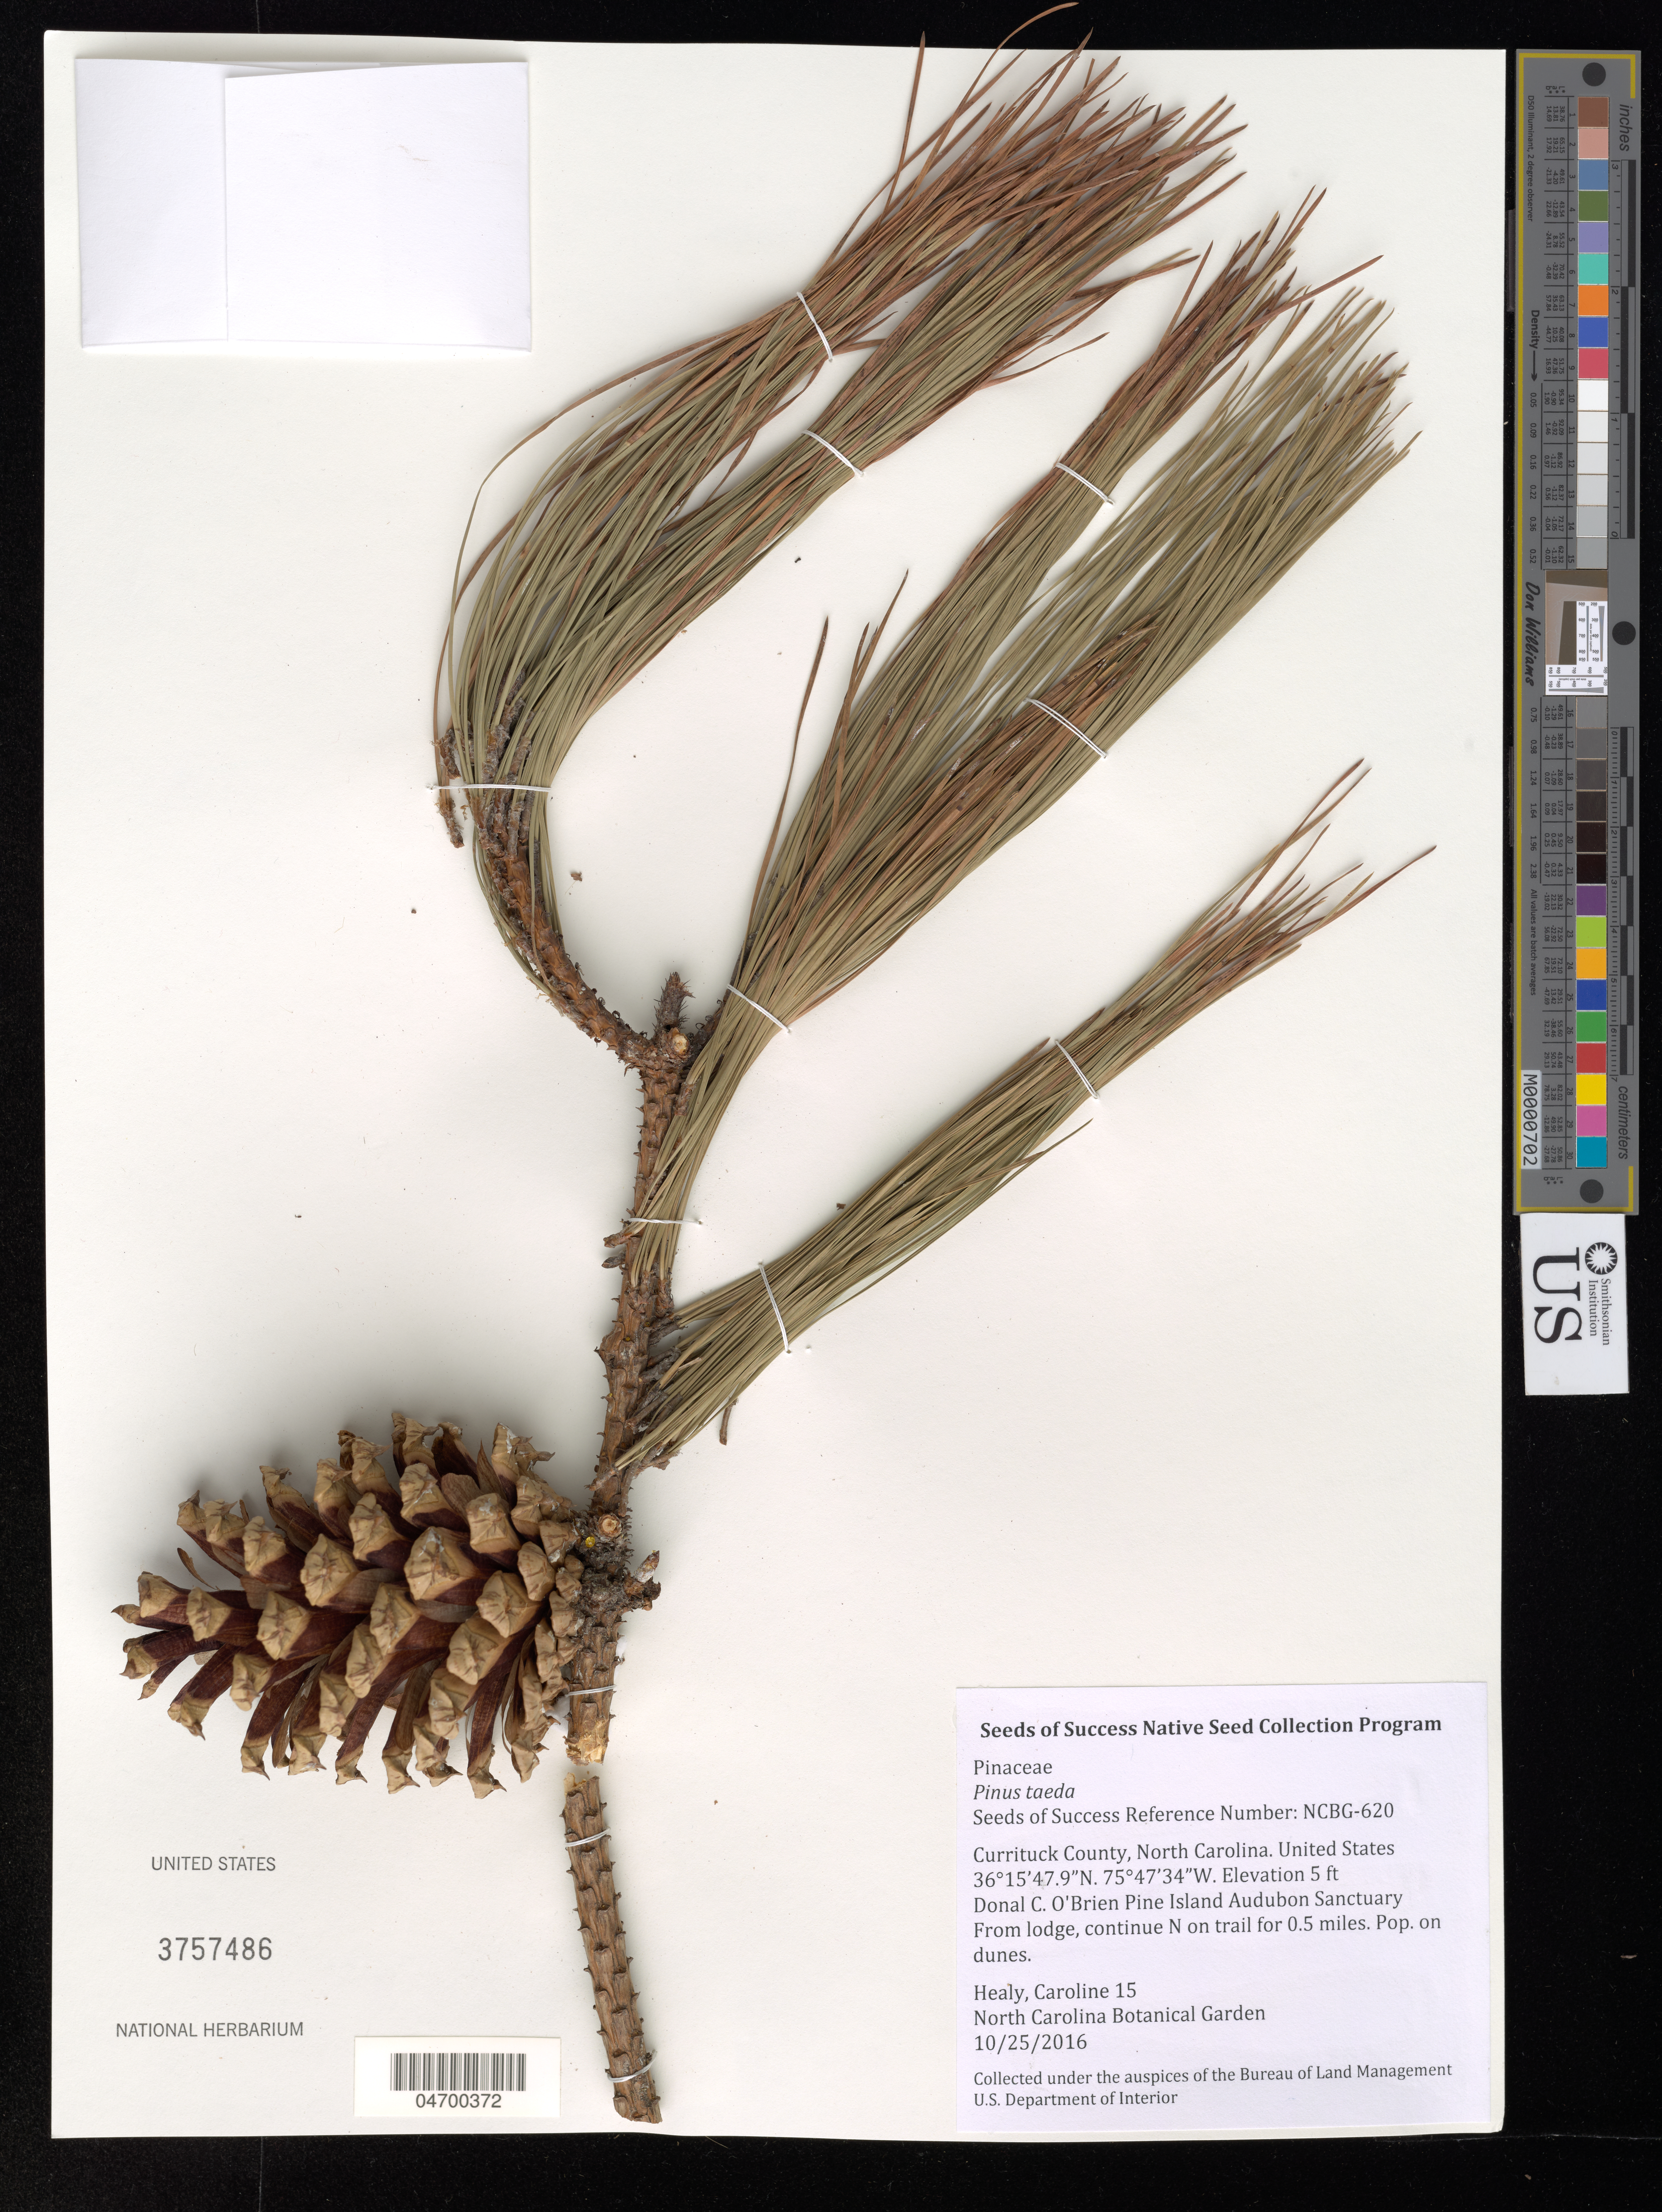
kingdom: Plantae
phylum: Tracheophyta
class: Pinopsida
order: Pinales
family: Pinaceae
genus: Pinus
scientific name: Pinus taeda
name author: L.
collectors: C. Healy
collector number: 15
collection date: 2016-10-25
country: United States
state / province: North Carolina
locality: Currituck County. Donal C. O'Brien Pine Island Audubon Sanctuary From lodge, continue N on trail for 0.5 miles.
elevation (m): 2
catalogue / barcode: US 3757486